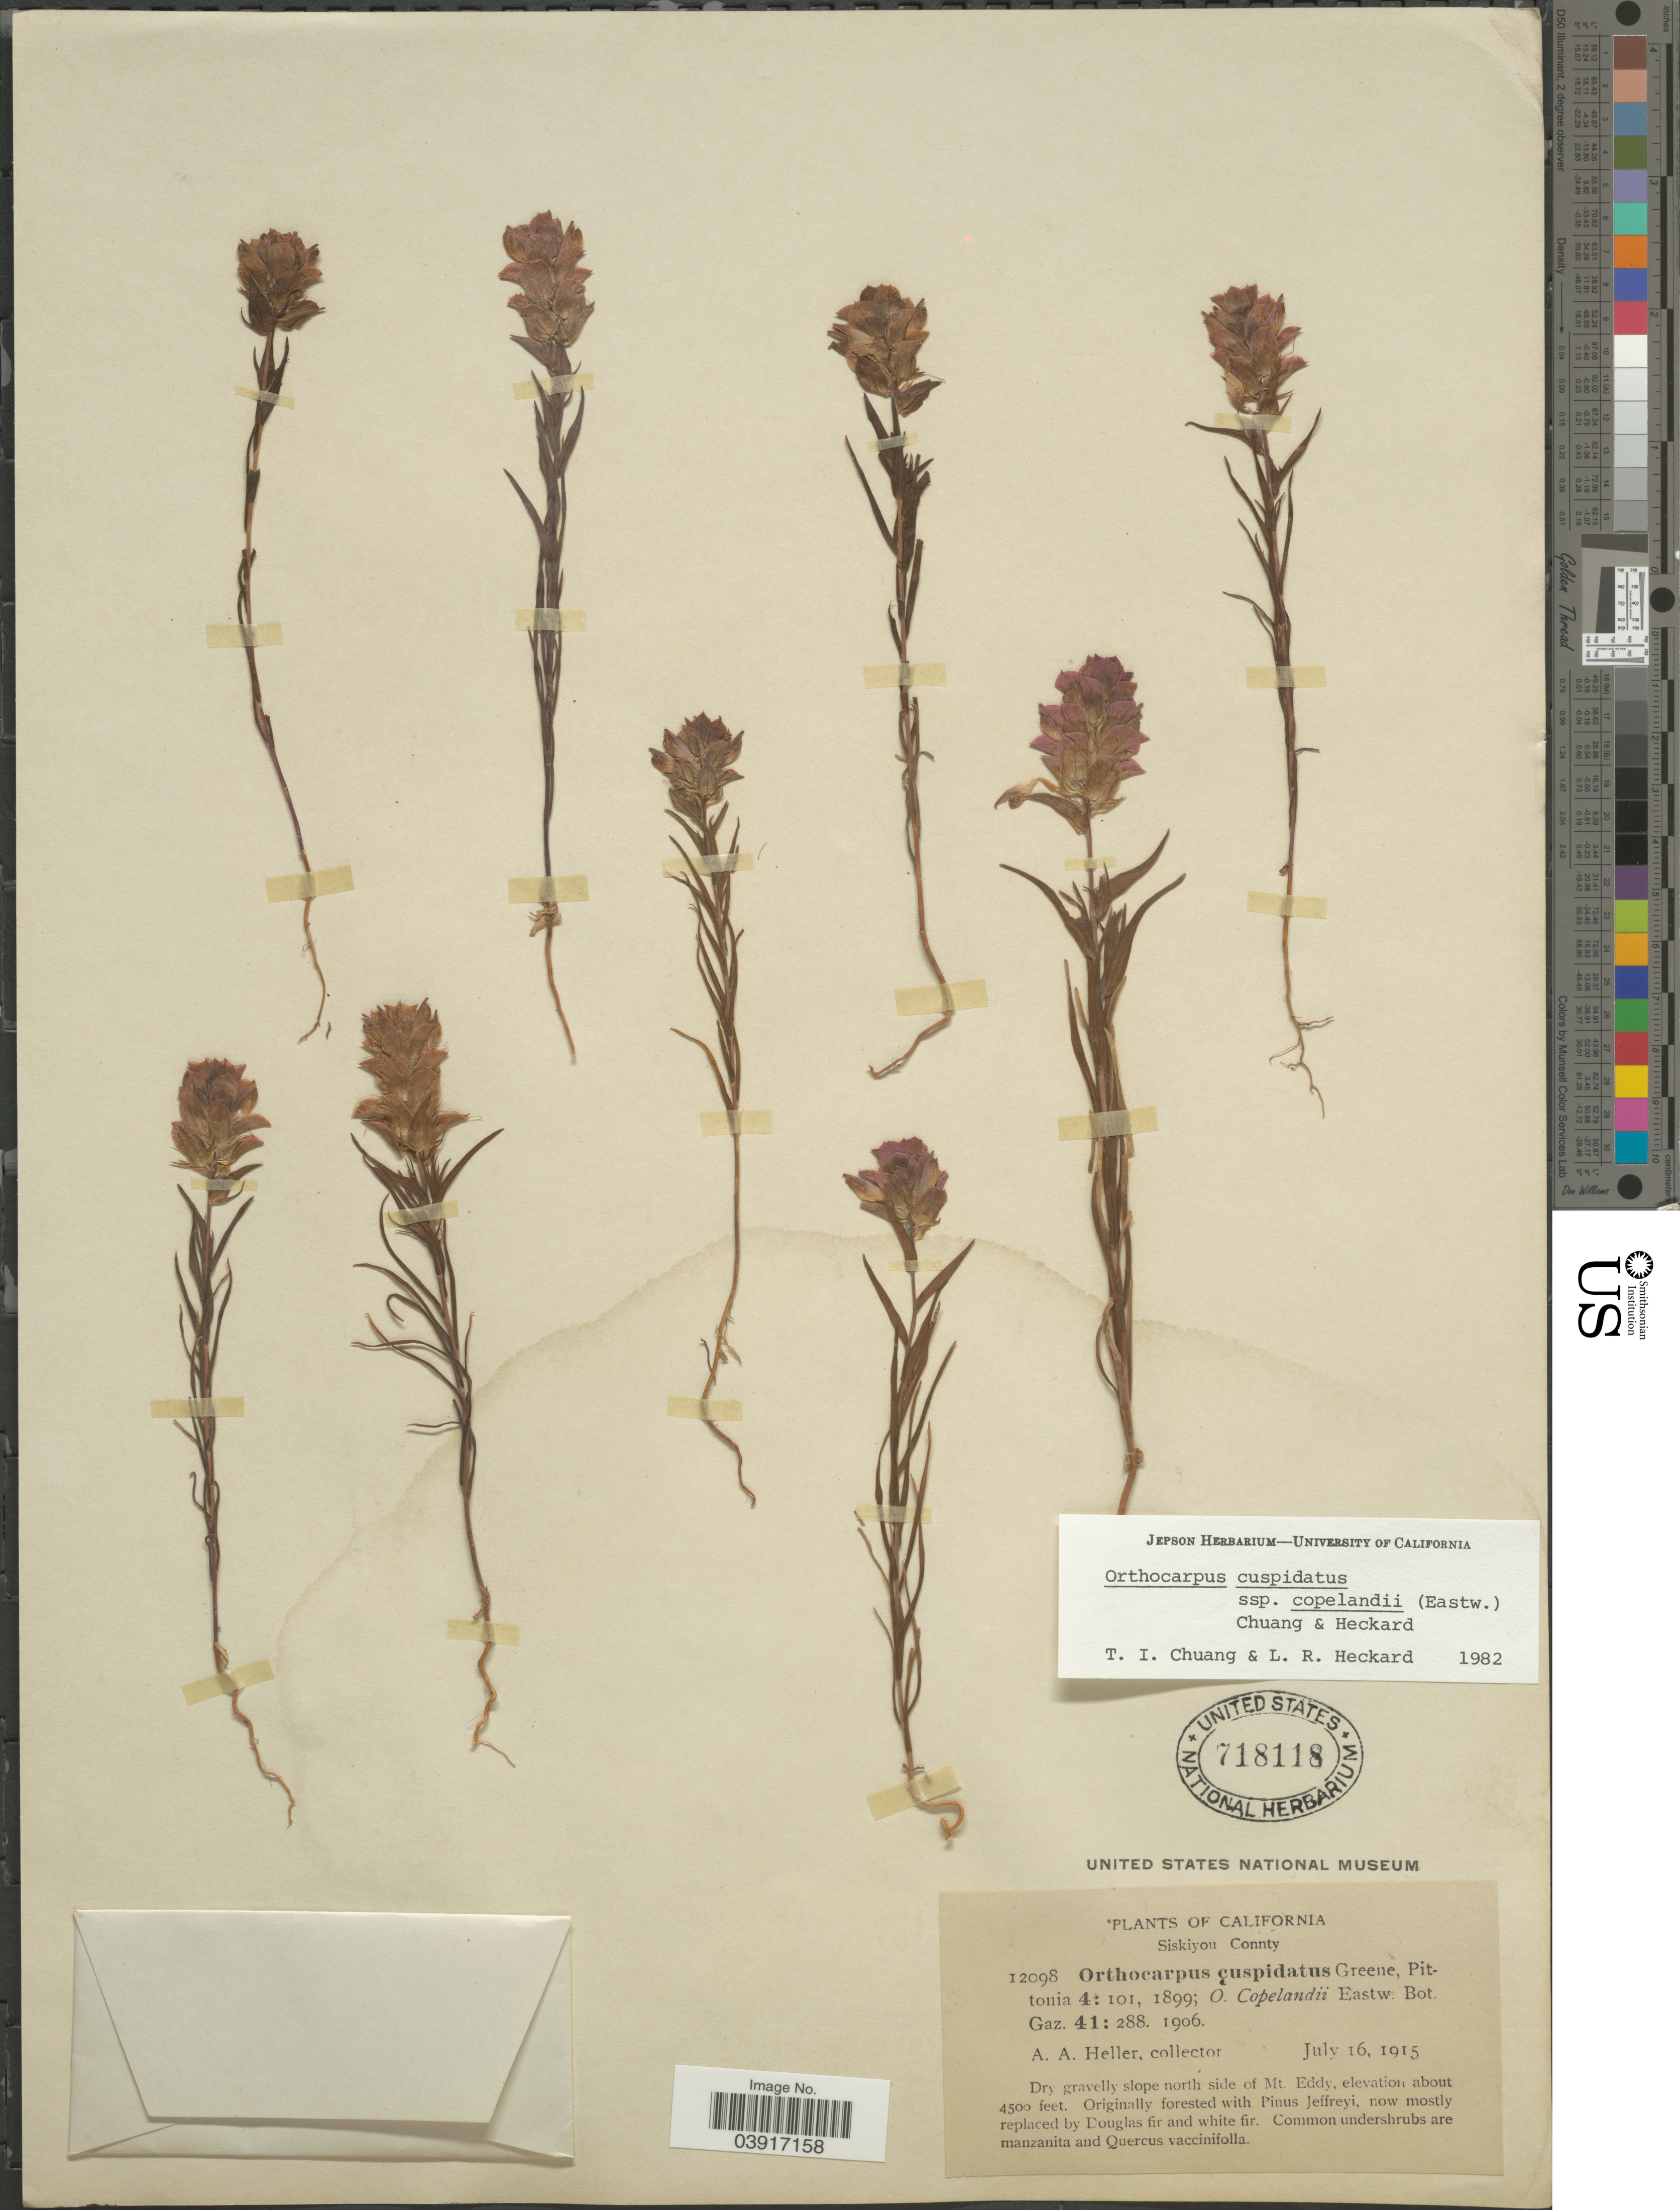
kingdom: Plantae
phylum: Tracheophyta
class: Magnoliopsida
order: Lamiales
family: Orobanchaceae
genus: Orthocarpus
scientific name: Orthocarpus cuspidatus subsp. copelandii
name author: (Eastw.) T.I. Chuang & Heckard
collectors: A. A. Heller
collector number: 12098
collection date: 1915-07-16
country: United States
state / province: California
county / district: Siskiyou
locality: Siskiyou County. North side of Mt. Eddy.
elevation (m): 1372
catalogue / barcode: US 718118